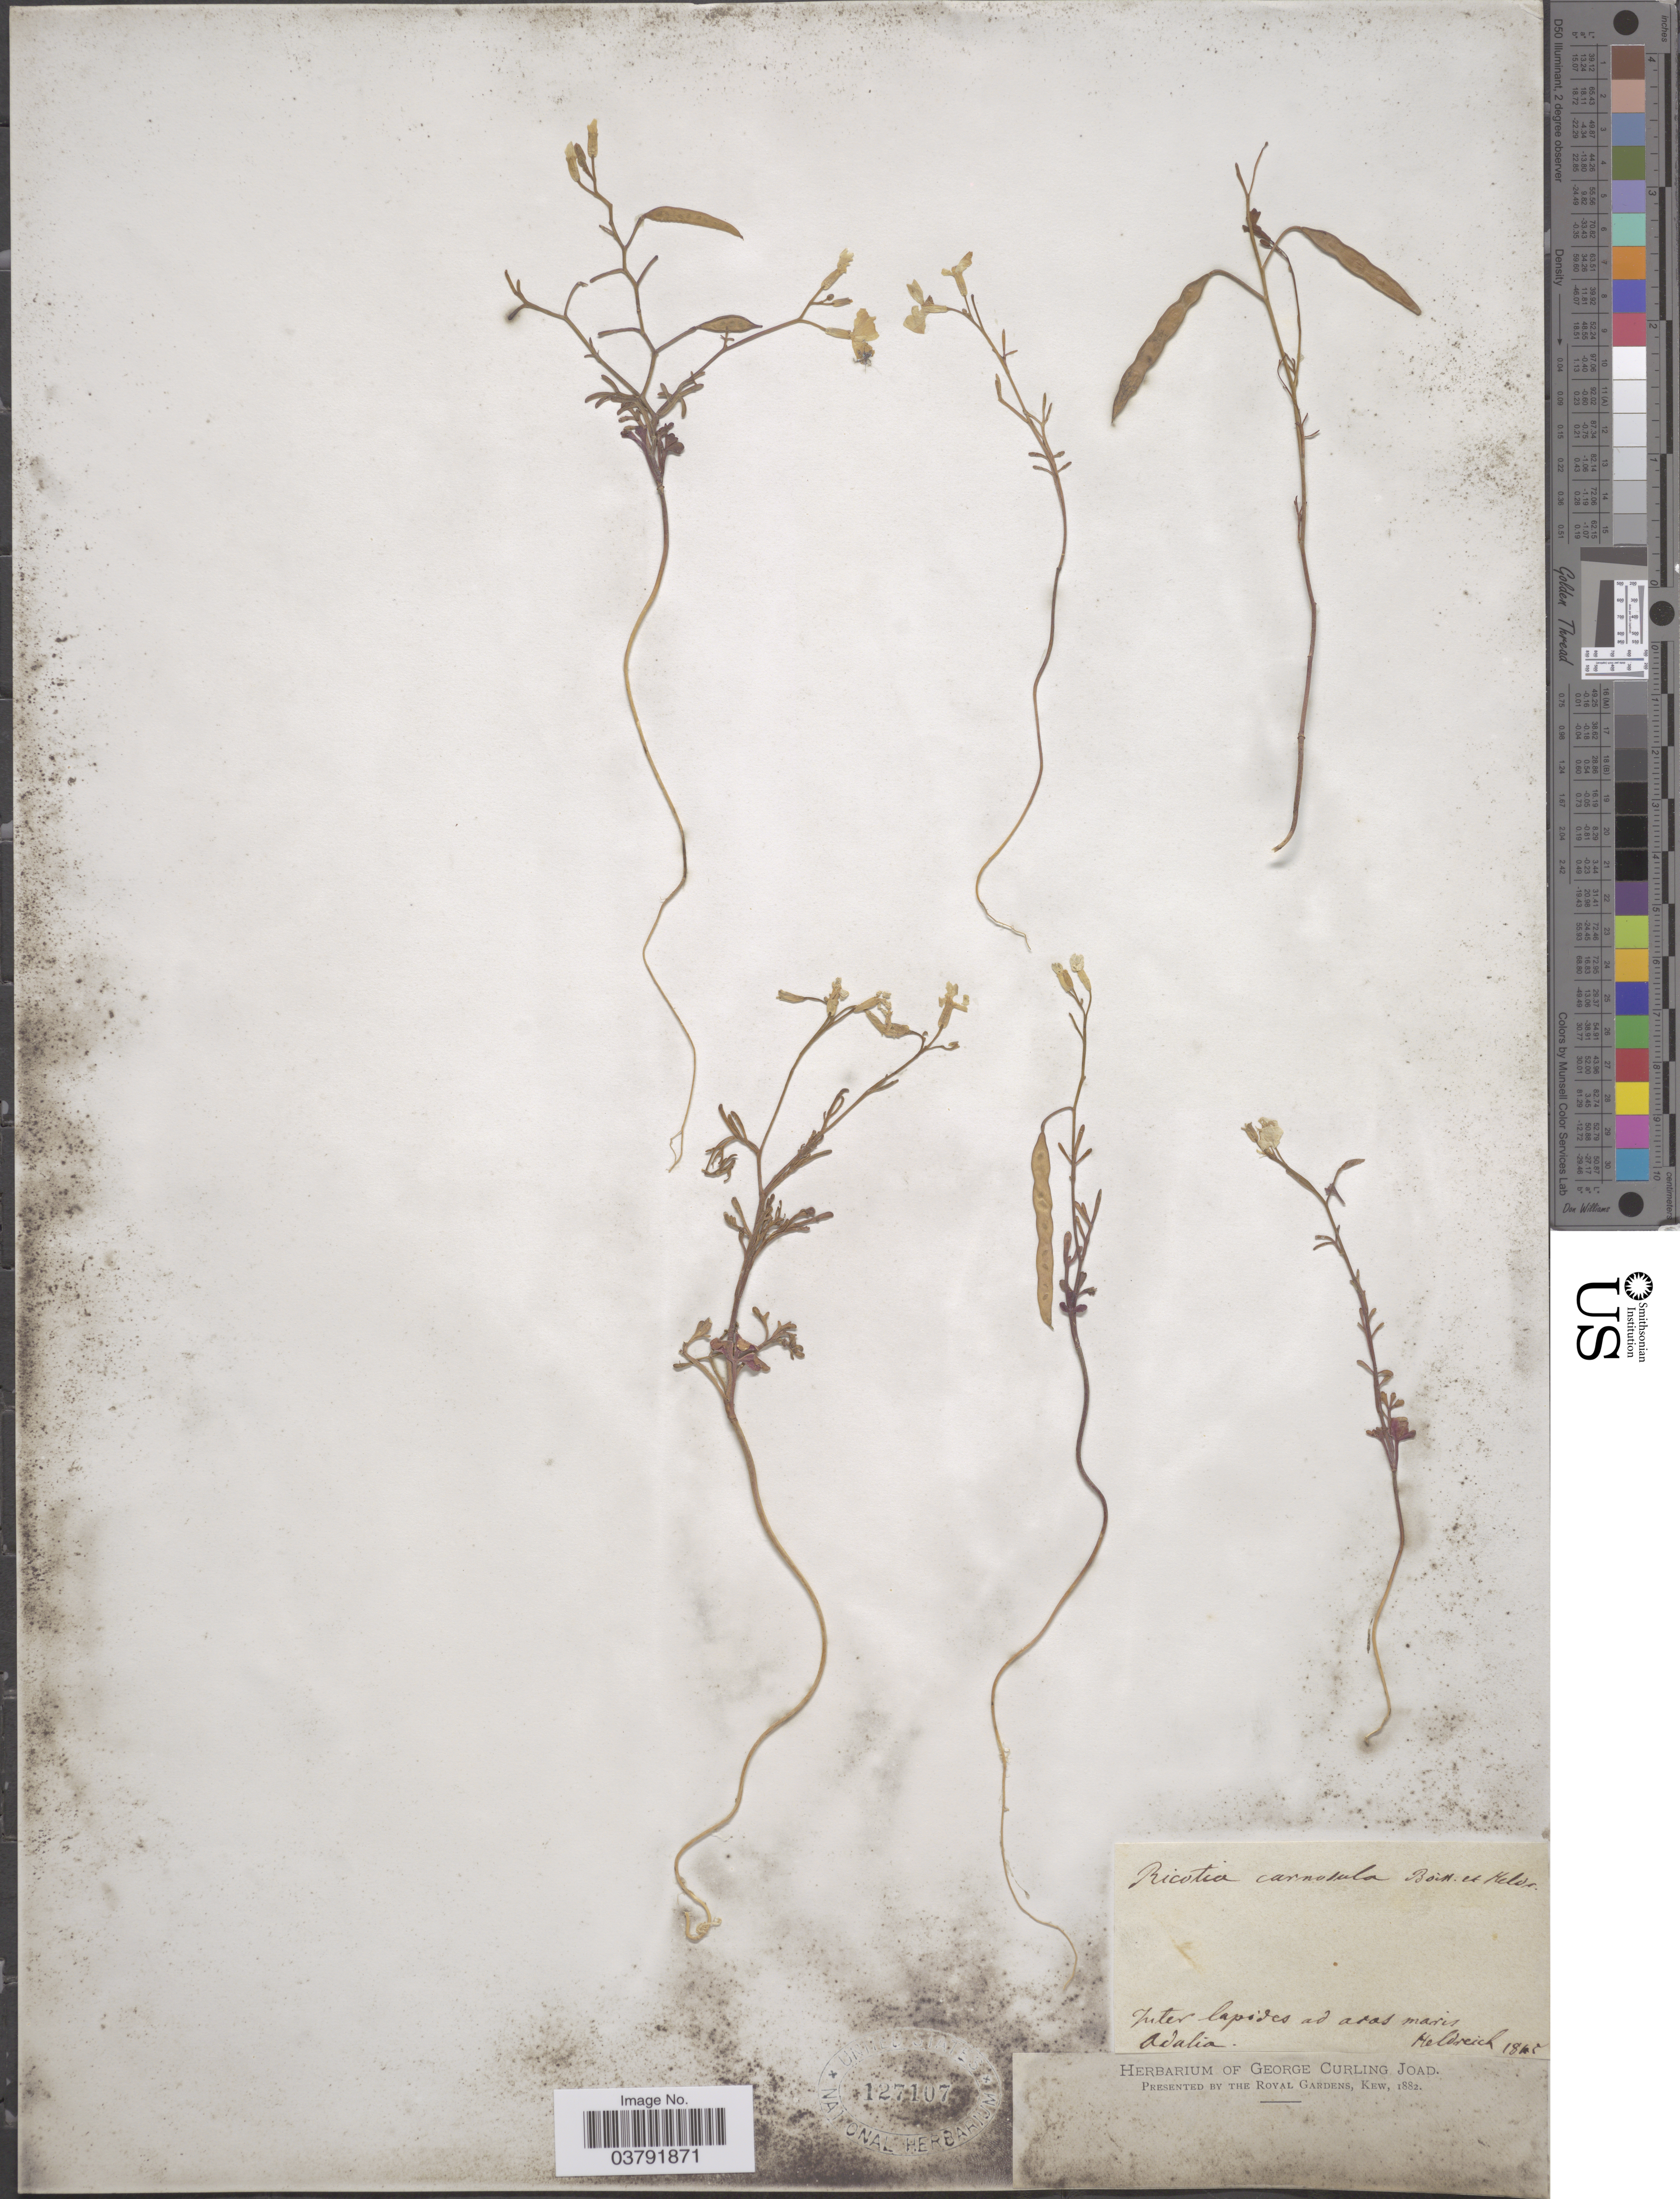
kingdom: Plantae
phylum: Tracheophyta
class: Magnoliopsida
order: Brassicales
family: Brassicaceae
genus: Ricotia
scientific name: Ricotia carnosula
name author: Boiss. & Heldr.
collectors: Heldreich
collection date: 1845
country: Turkey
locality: Inter lapides ad aras [interpreted] maris Adalia.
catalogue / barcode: US 127107